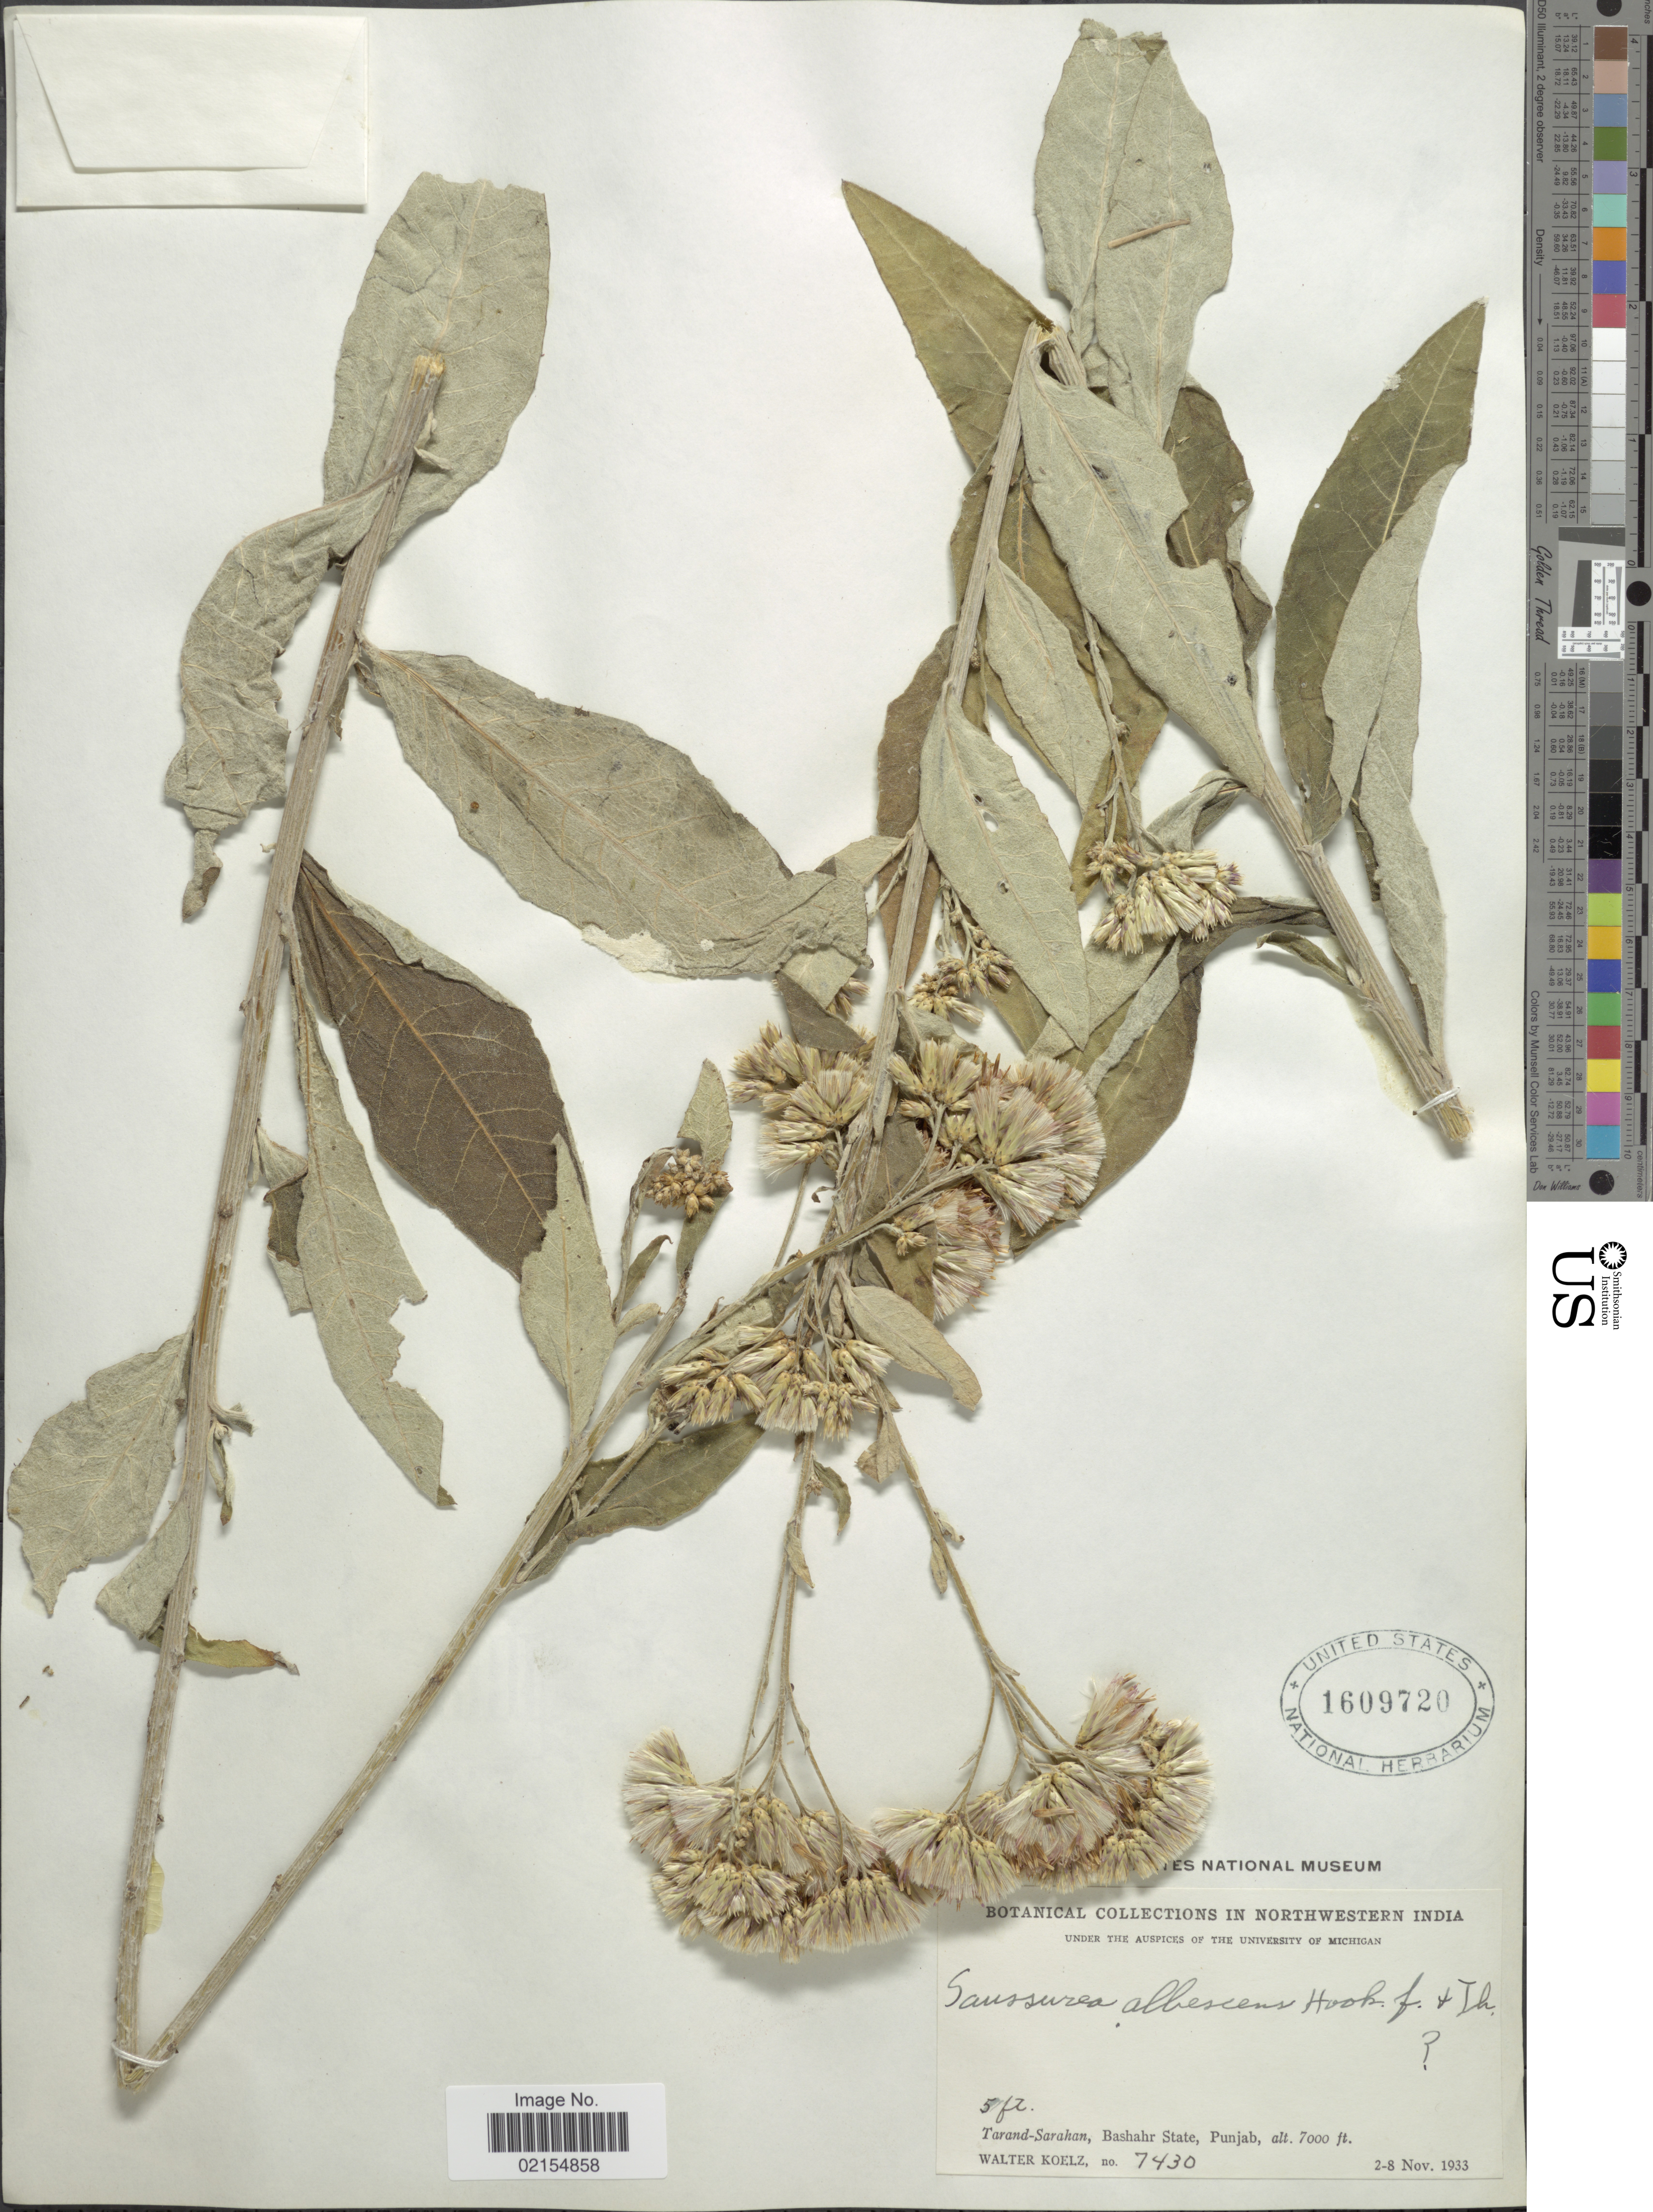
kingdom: Plantae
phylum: Tracheophyta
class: Magnoliopsida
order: Asterales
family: Asteraceae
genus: Saussurea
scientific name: Saussurea albescens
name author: Hook. f. & Thomson ex C.B. Clarke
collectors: W. N. Koelz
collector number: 7430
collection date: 1933-11-02/1933-11-08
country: India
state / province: Punjab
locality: In Northwestern India, Tarand-Sarahan, Bashahr State, Punjab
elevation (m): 2134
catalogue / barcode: US 1609720